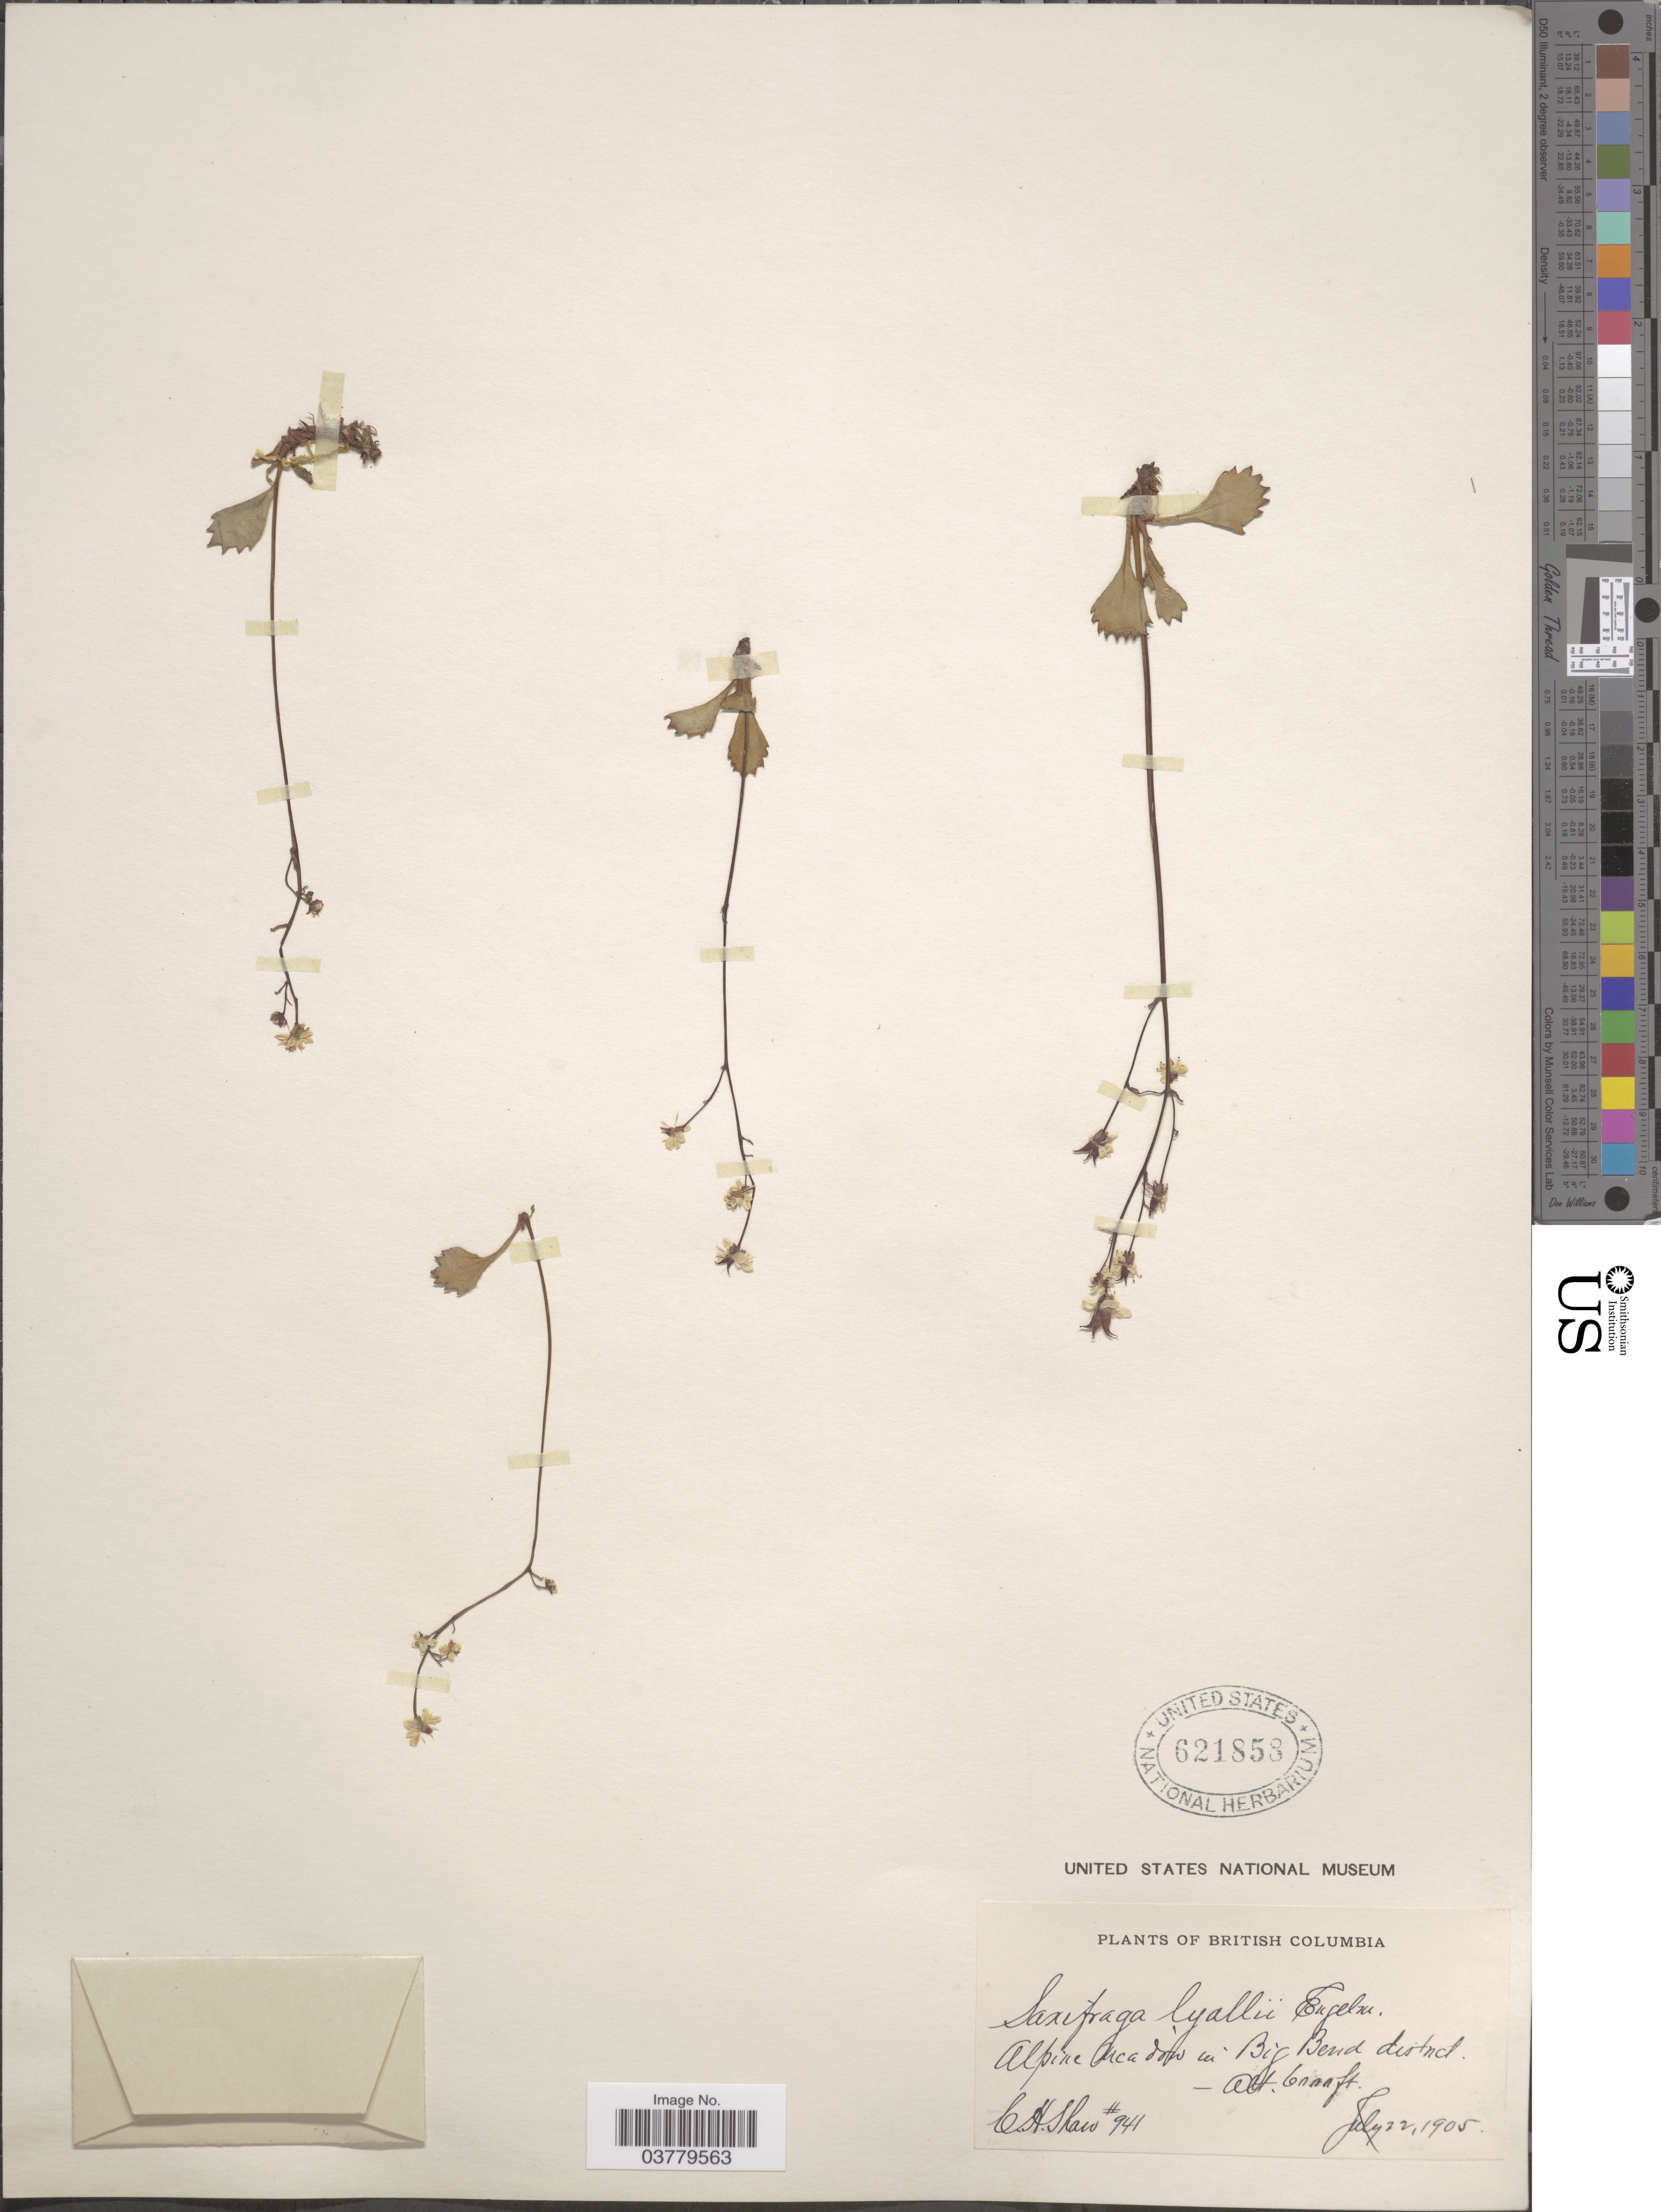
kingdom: Plantae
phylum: Tracheophyta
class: Magnoliopsida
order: Saxifragales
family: Saxifragaceae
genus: Micranthes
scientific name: Micranthes lyalii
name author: (Engl.) Small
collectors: C. H. Shaw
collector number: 941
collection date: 1905-07-22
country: Canada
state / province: British Columbia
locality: Alpine Meadow in Big Bend district.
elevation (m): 1829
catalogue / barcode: US 621858